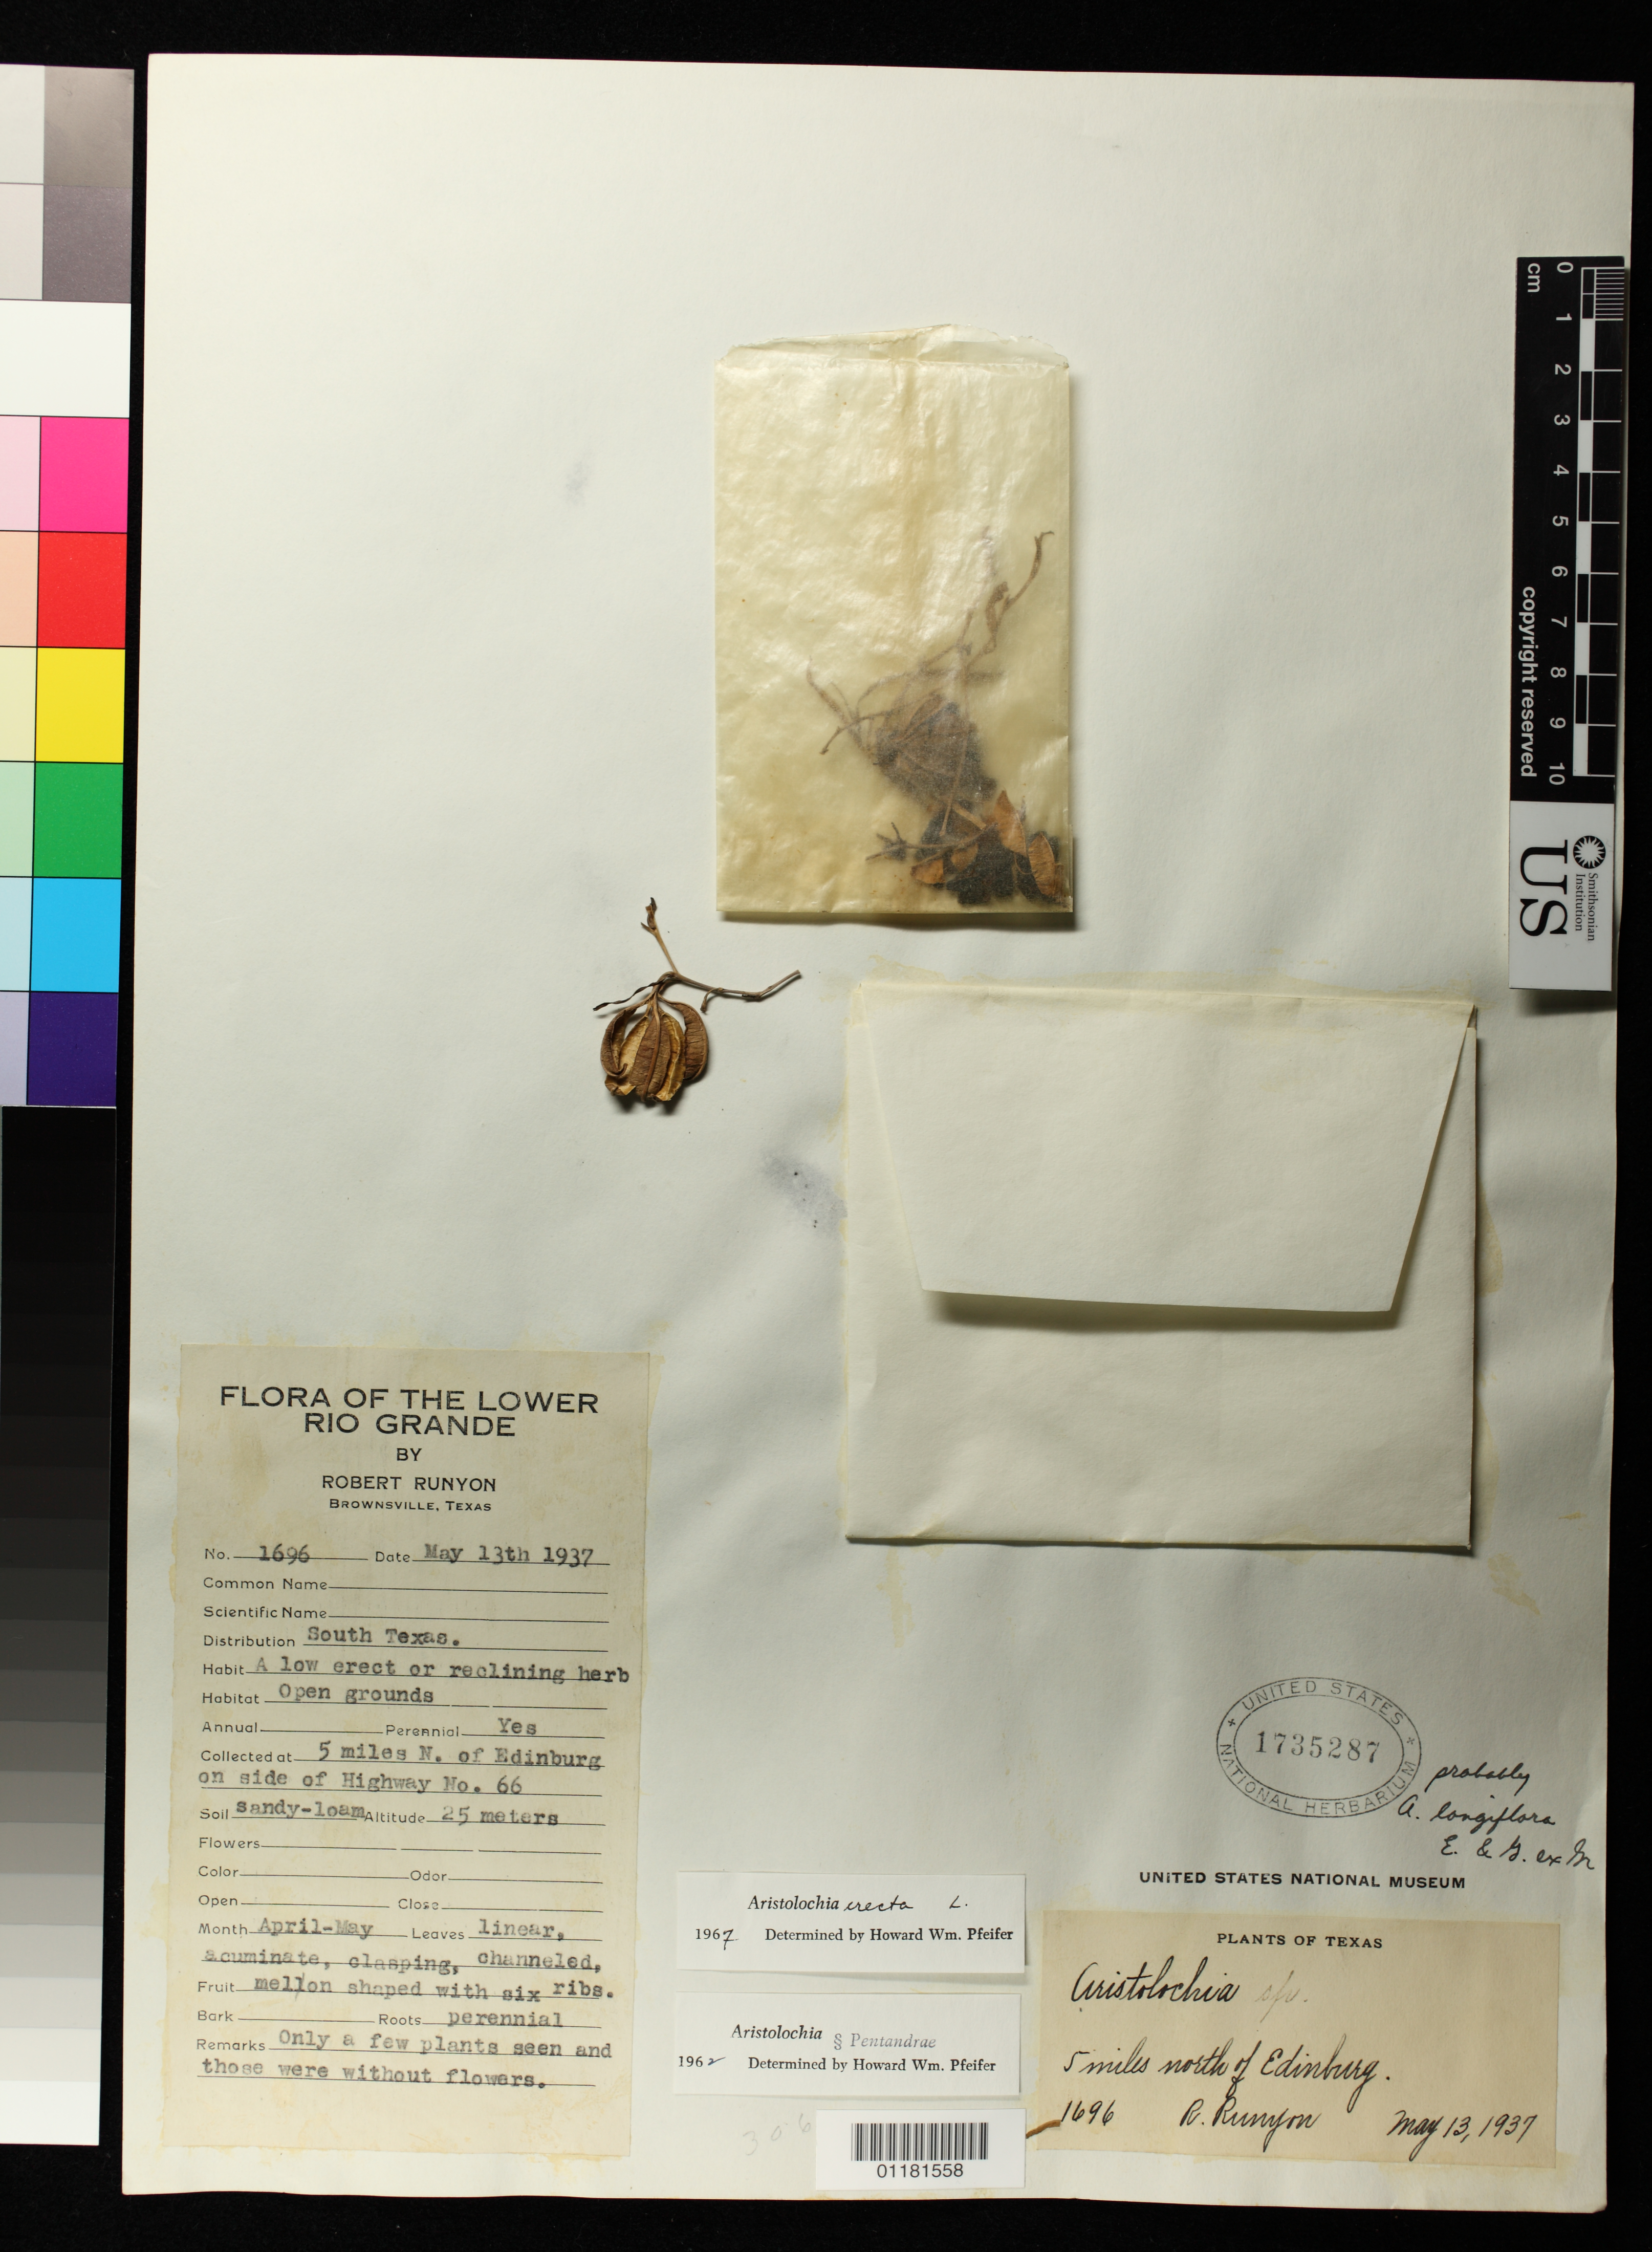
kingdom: Plantae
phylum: Tracheophyta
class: Magnoliopsida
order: Piperales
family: Aristolochiaceae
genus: Aristolochia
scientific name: Aristolochia erecta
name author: L.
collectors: R. Runyon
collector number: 1696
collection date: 1937-05-13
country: United States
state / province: Texas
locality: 5 miles North of Edinburg on side of Highway No. 66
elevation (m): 25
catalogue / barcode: US 1735287